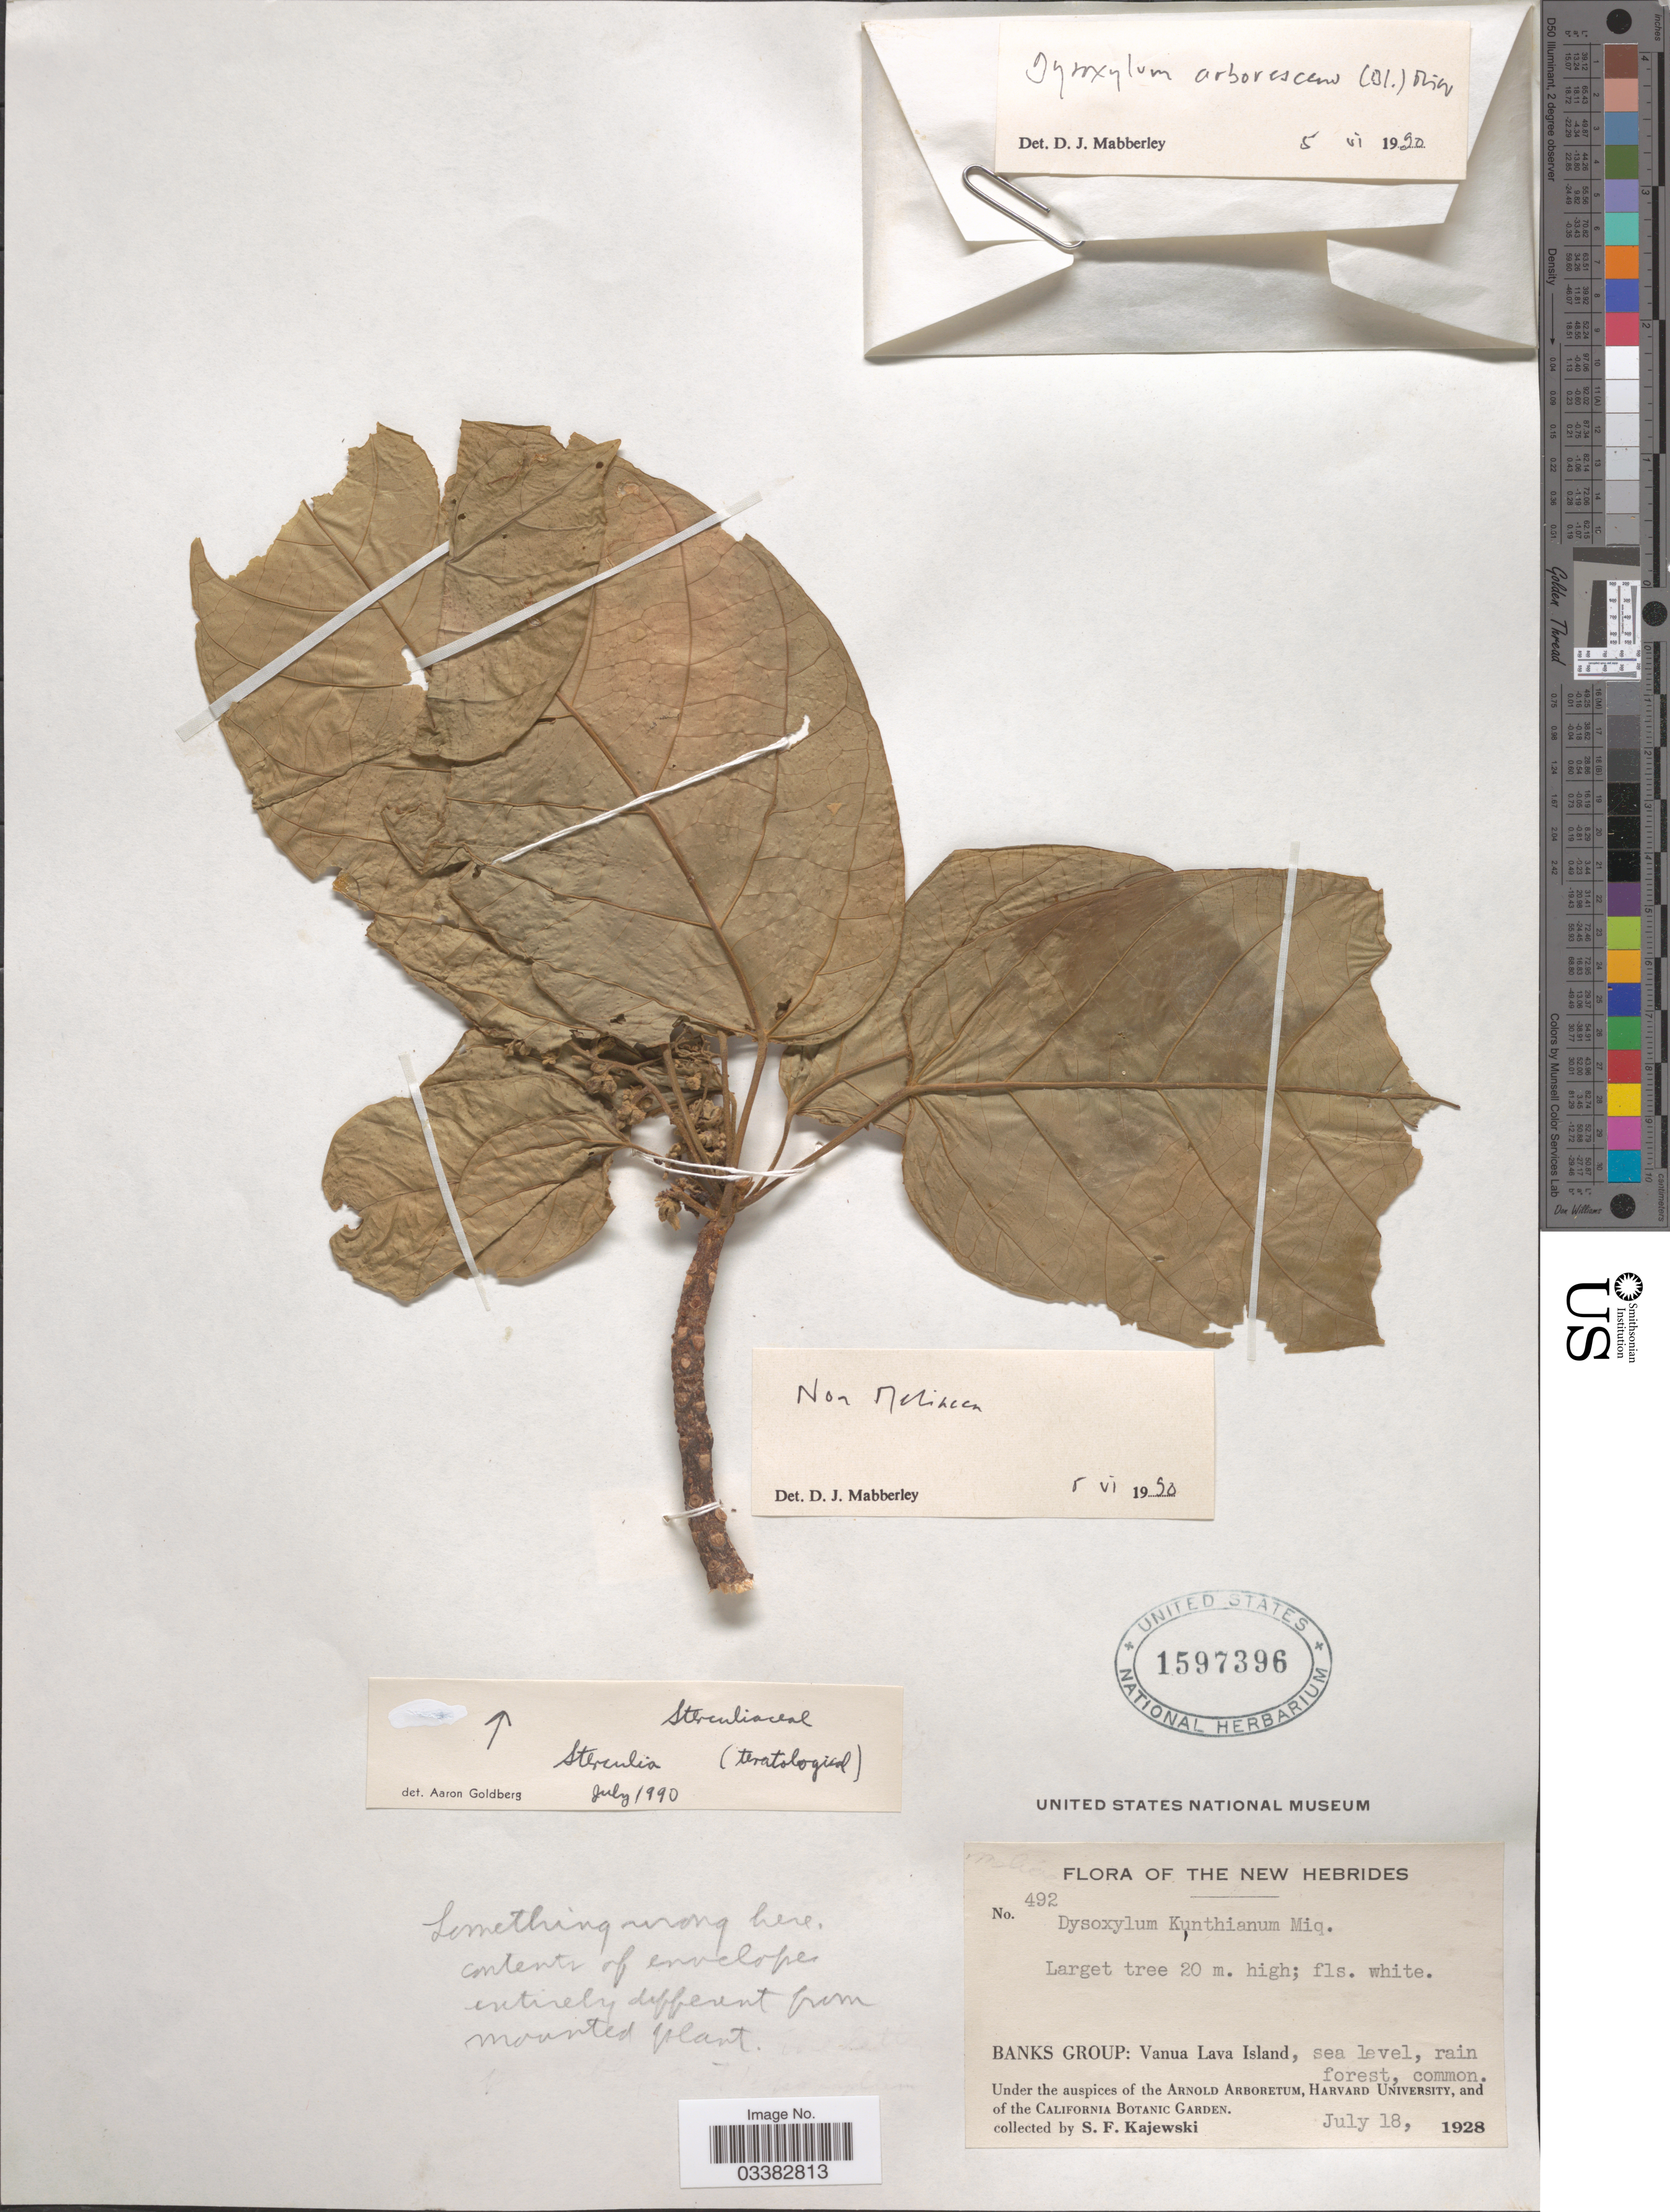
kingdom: Plantae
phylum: Tracheophyta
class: Magnoliopsida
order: Malvales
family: Malvaceae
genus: Sterculia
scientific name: Sterculia sp.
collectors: S. Kajewski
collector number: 492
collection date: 1928-07-18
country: Vanuatu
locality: The New Hebrides. Banks Group: Vanua Lava Island.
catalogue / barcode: US 1597396